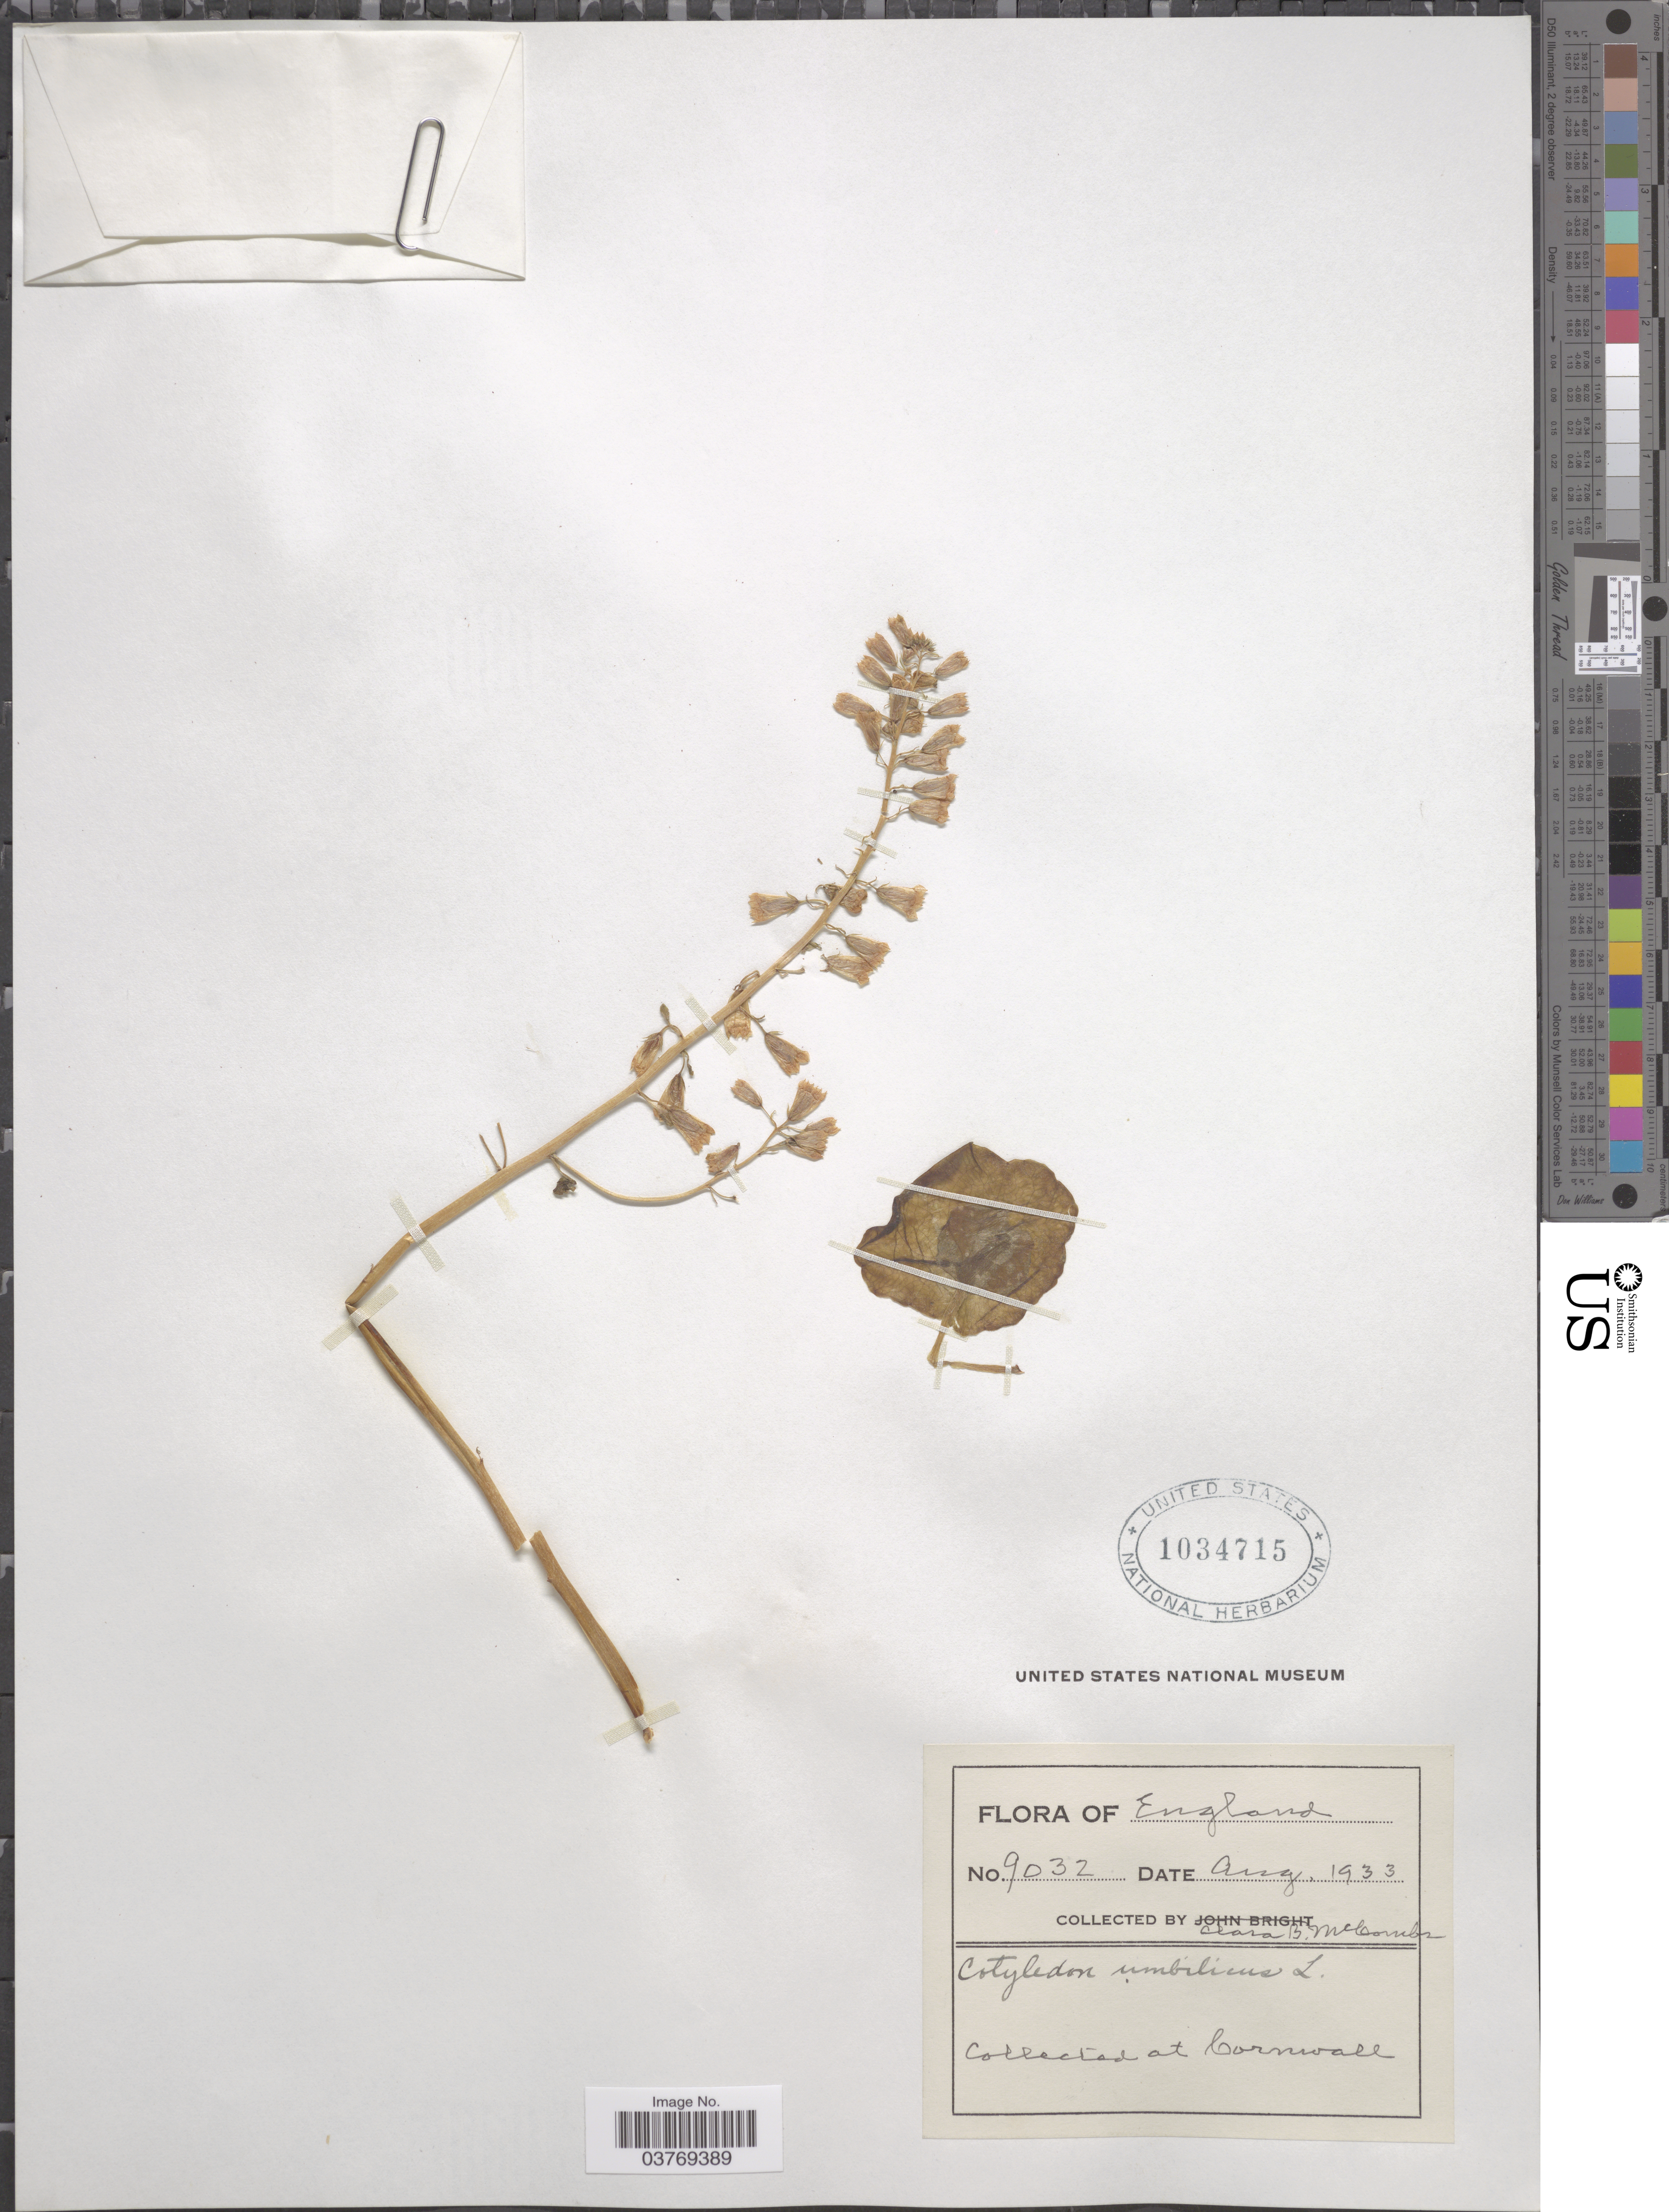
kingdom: Plantae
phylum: Tracheophyta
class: Magnoliopsida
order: Saxifragales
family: Crassulaceae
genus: Umbilicus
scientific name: Umbilicus rupestris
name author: (Salisb.) Dandy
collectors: C. McCombs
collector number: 9032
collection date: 1933-08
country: United Kingdom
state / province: England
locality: Cornwall.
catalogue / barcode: US 1034715